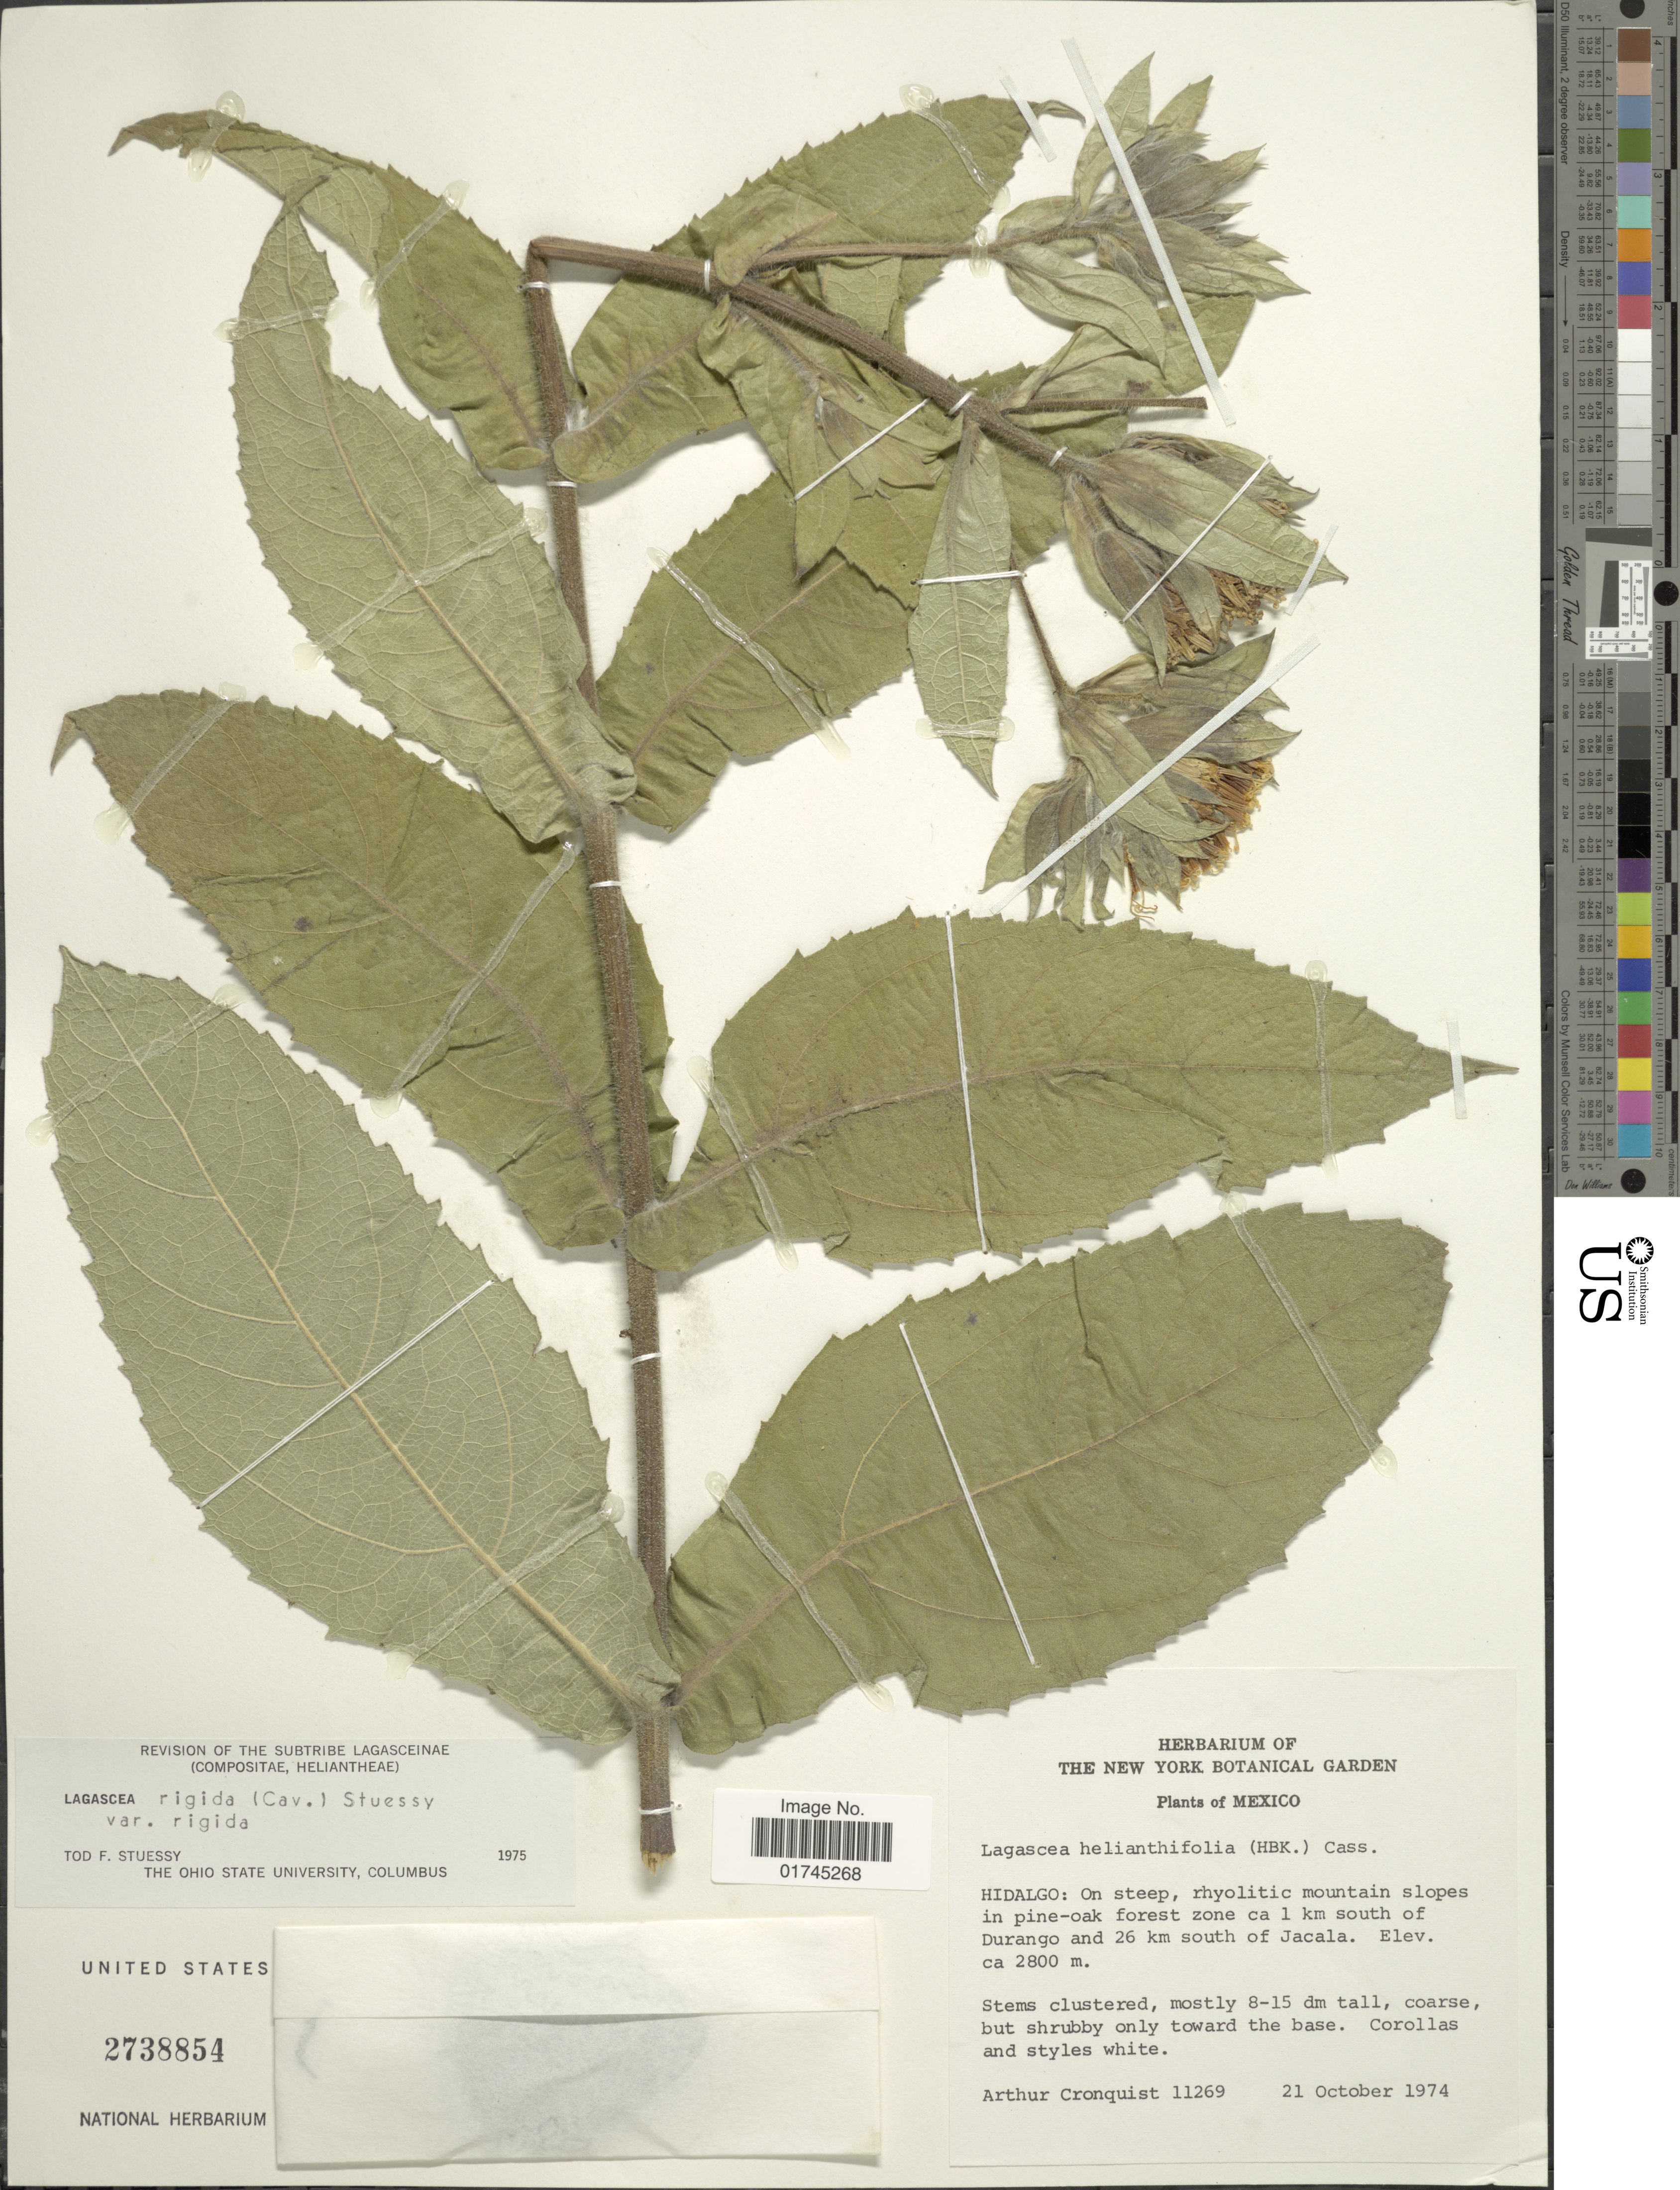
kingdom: Plantae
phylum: Tracheophyta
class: Magnoliopsida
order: Asterales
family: Asteraceae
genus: Lagascea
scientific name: Lagascea helianthifolia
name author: Kunth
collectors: A. J. Cronquist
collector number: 11269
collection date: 1974-10-21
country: Mexico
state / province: Hidalgo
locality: On steep, rhyolitic mountain slopes in pine-oak forest zone ca 1 km south of Durango and 26 km south of Jacala.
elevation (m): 2800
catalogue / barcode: US 2738854